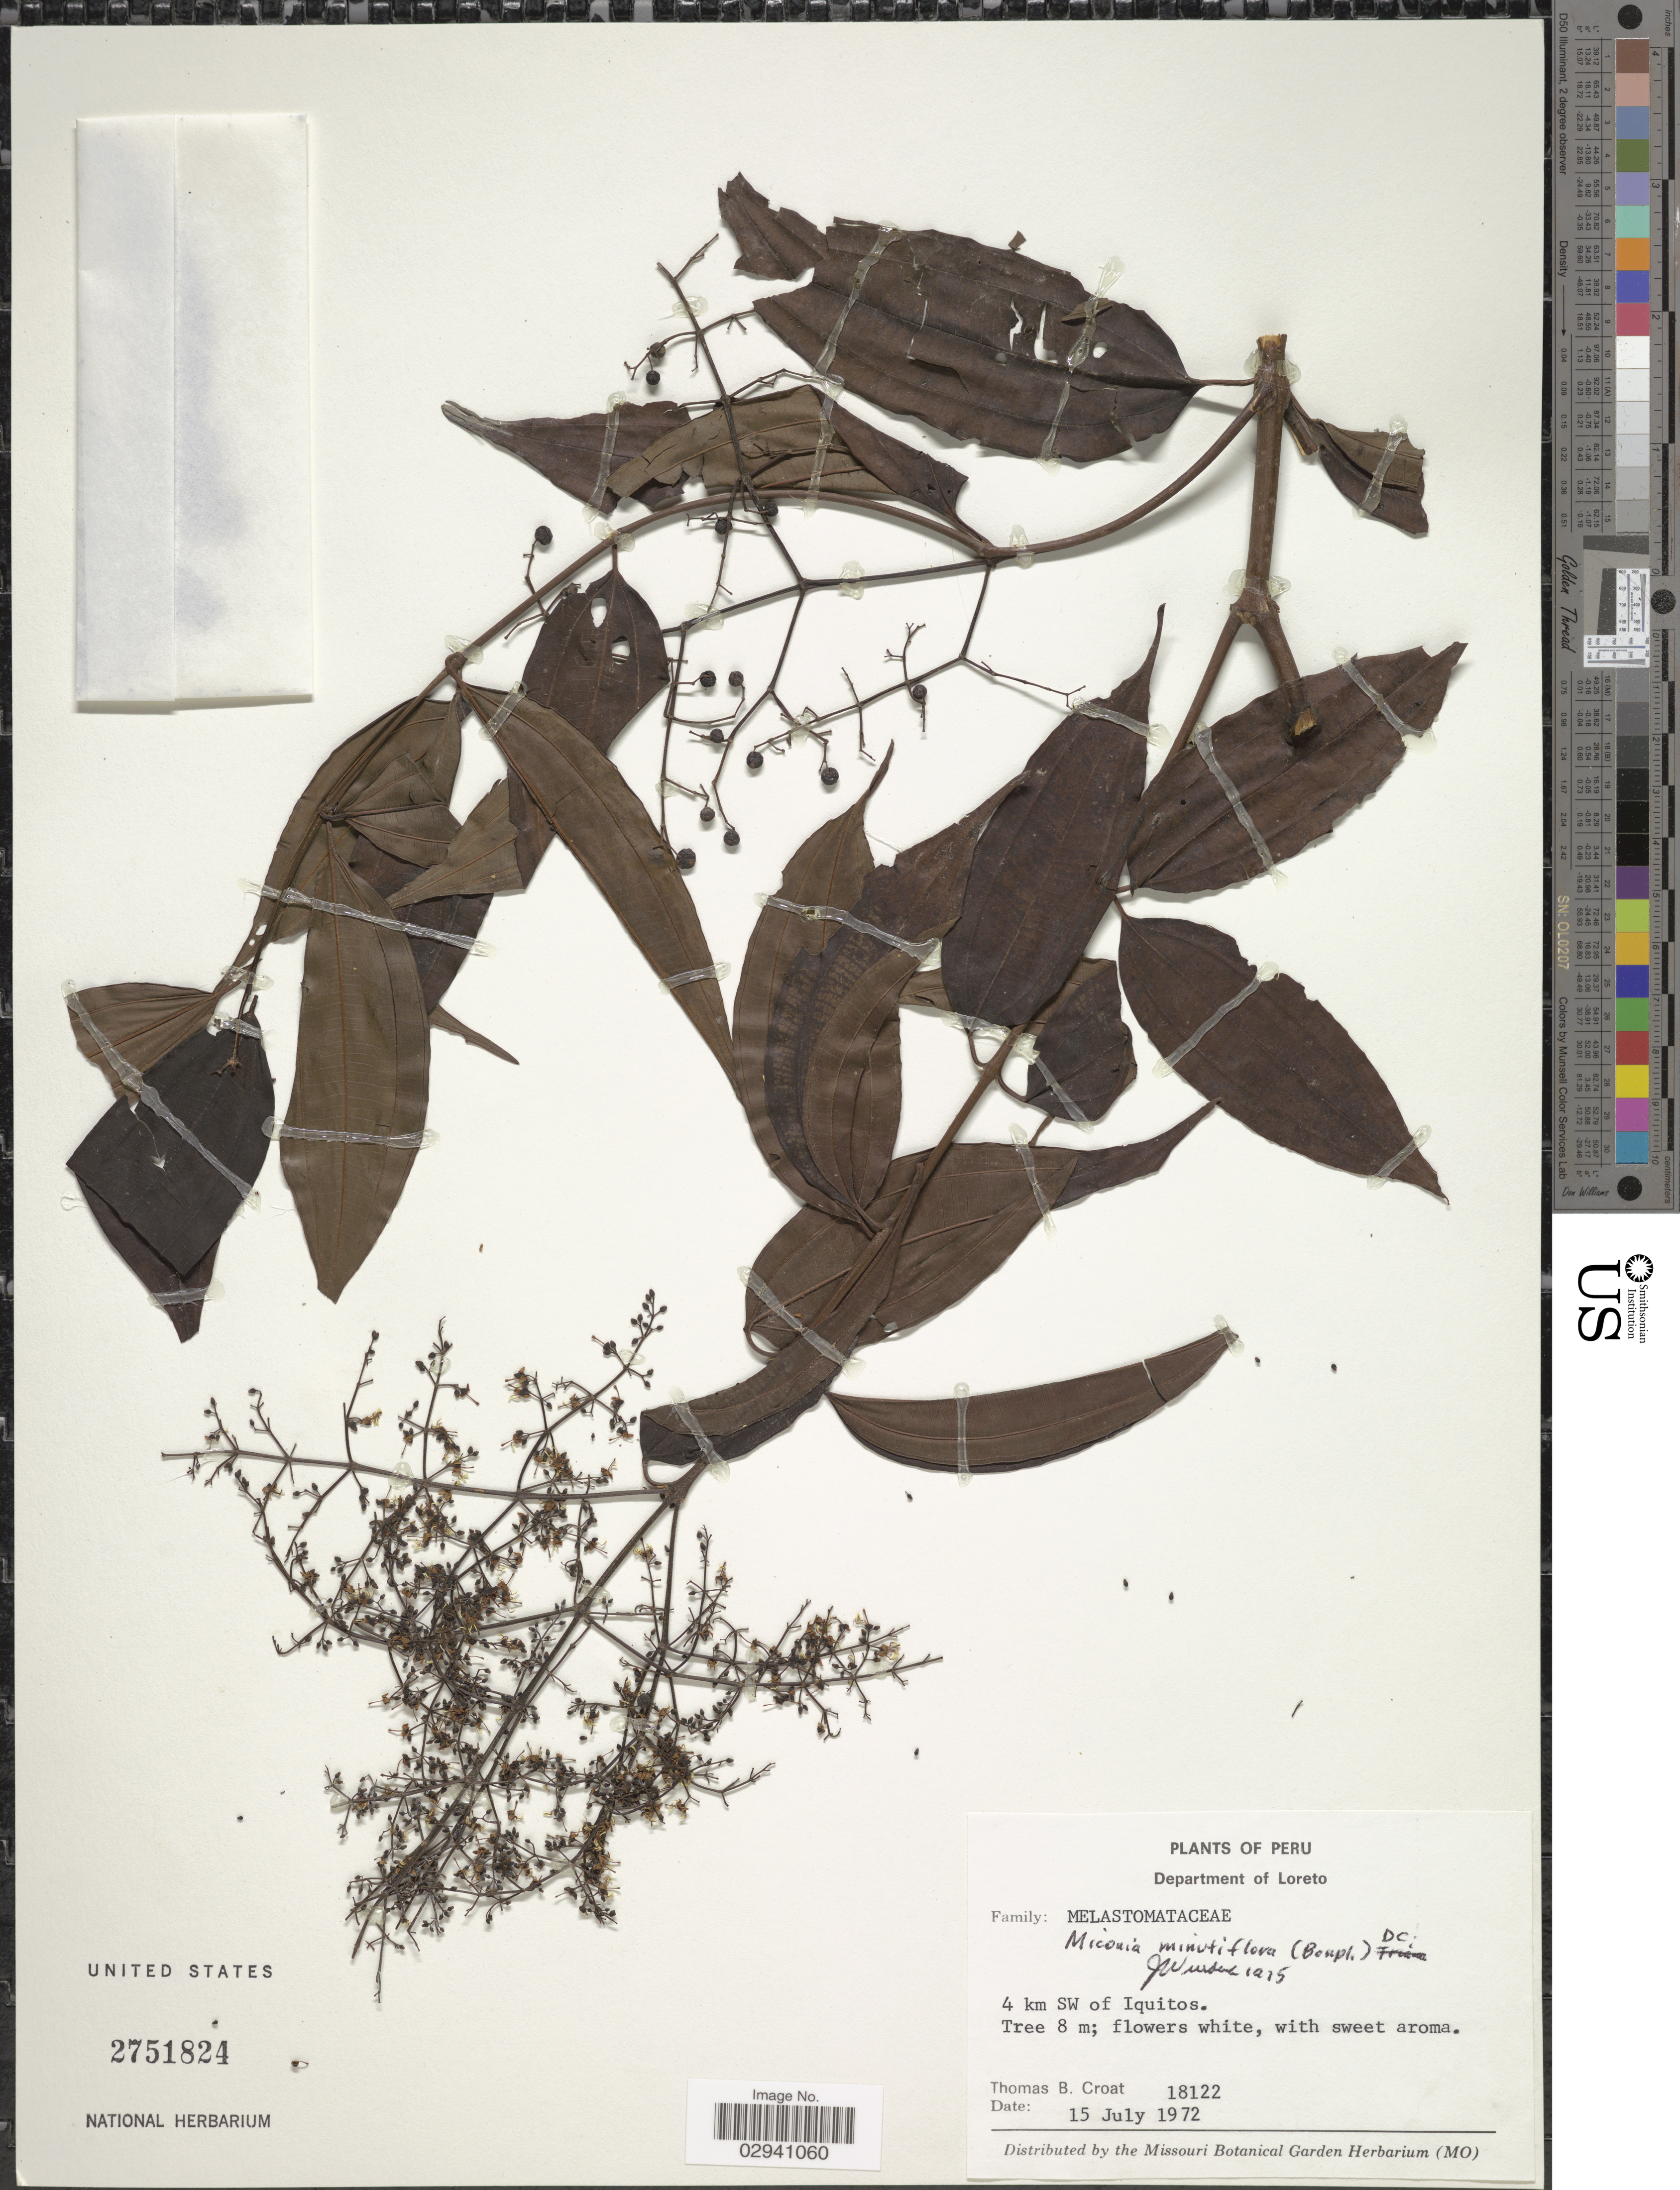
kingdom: Plantae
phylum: Tracheophyta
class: Magnoliopsida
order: Myrtales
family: Melastomataceae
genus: Miconia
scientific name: Miconia minutiflora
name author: (Bonpl.) DC.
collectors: T. B. Croat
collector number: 18122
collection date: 1972-07-15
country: Peru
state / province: Loreto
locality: Department of Loreto. 4 km SW of Iquitos.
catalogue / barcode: US 2751824